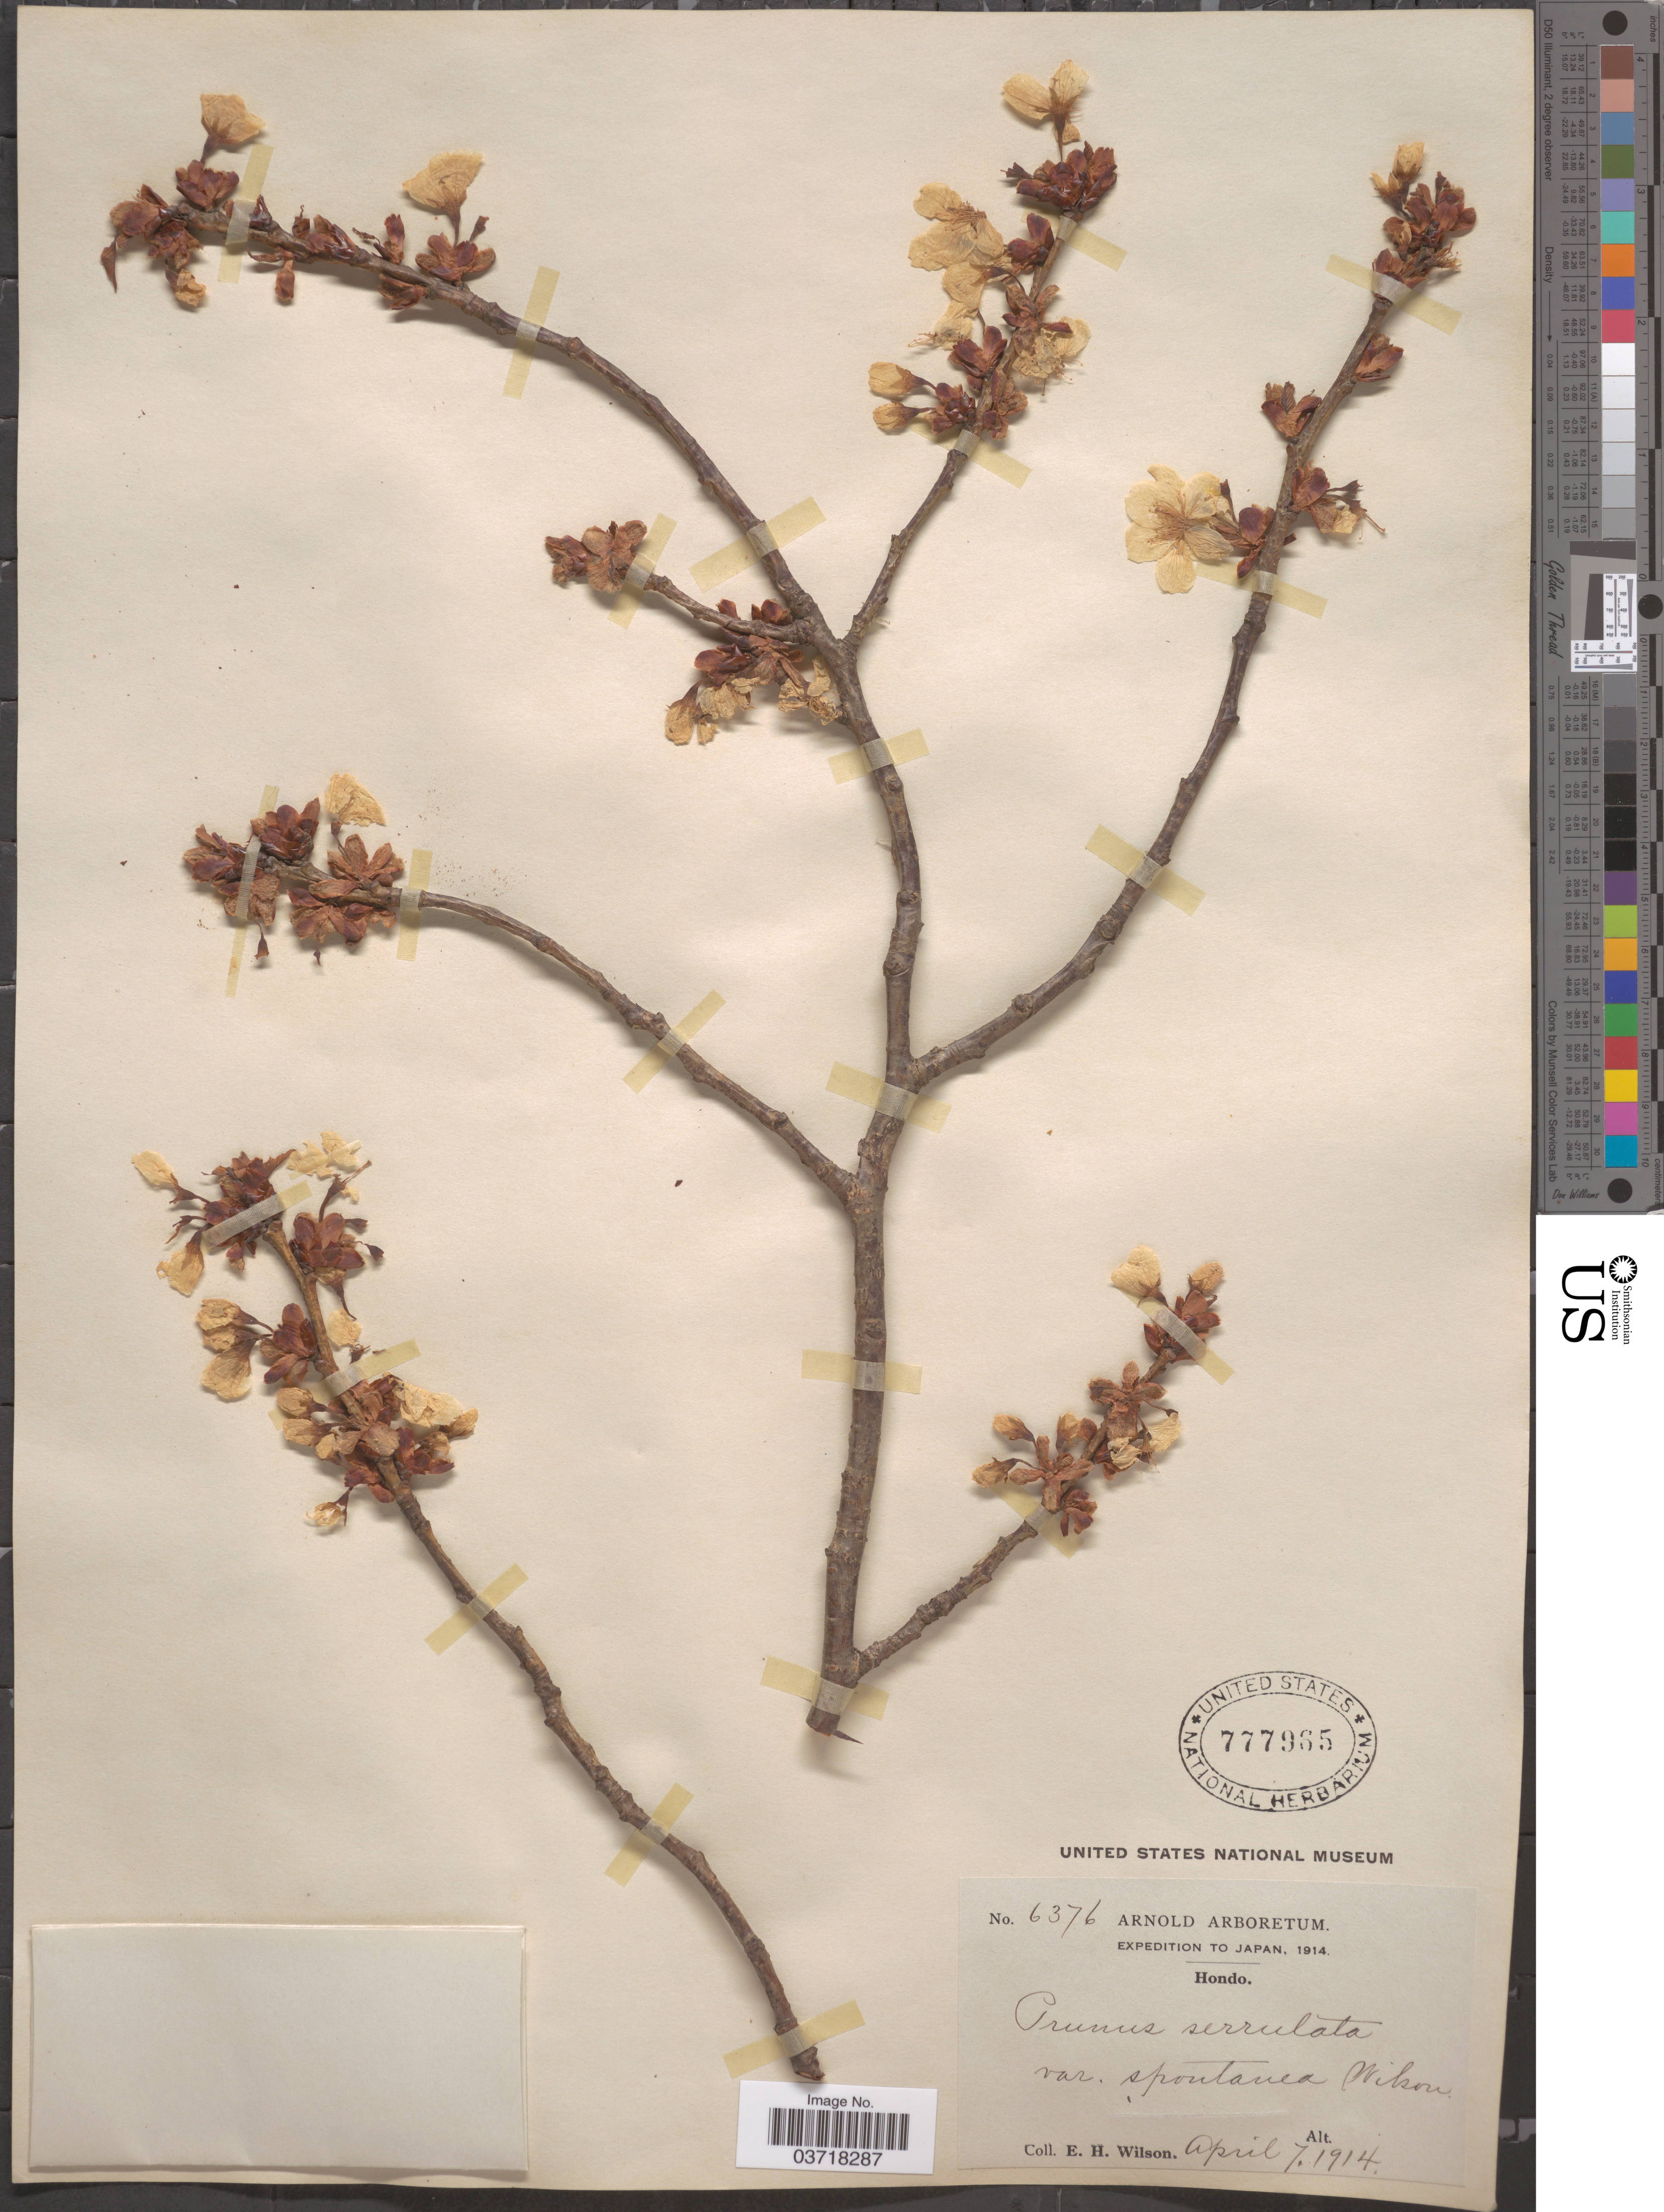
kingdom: Plantae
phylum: Tracheophyta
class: Magnoliopsida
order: Rosales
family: Rosaceae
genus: Prunus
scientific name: Prunus serrulata var. spontanea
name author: E.H. Wilson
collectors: E. Wilson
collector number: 6376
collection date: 1914-04-07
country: Japan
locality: Hondo.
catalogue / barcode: US 777965